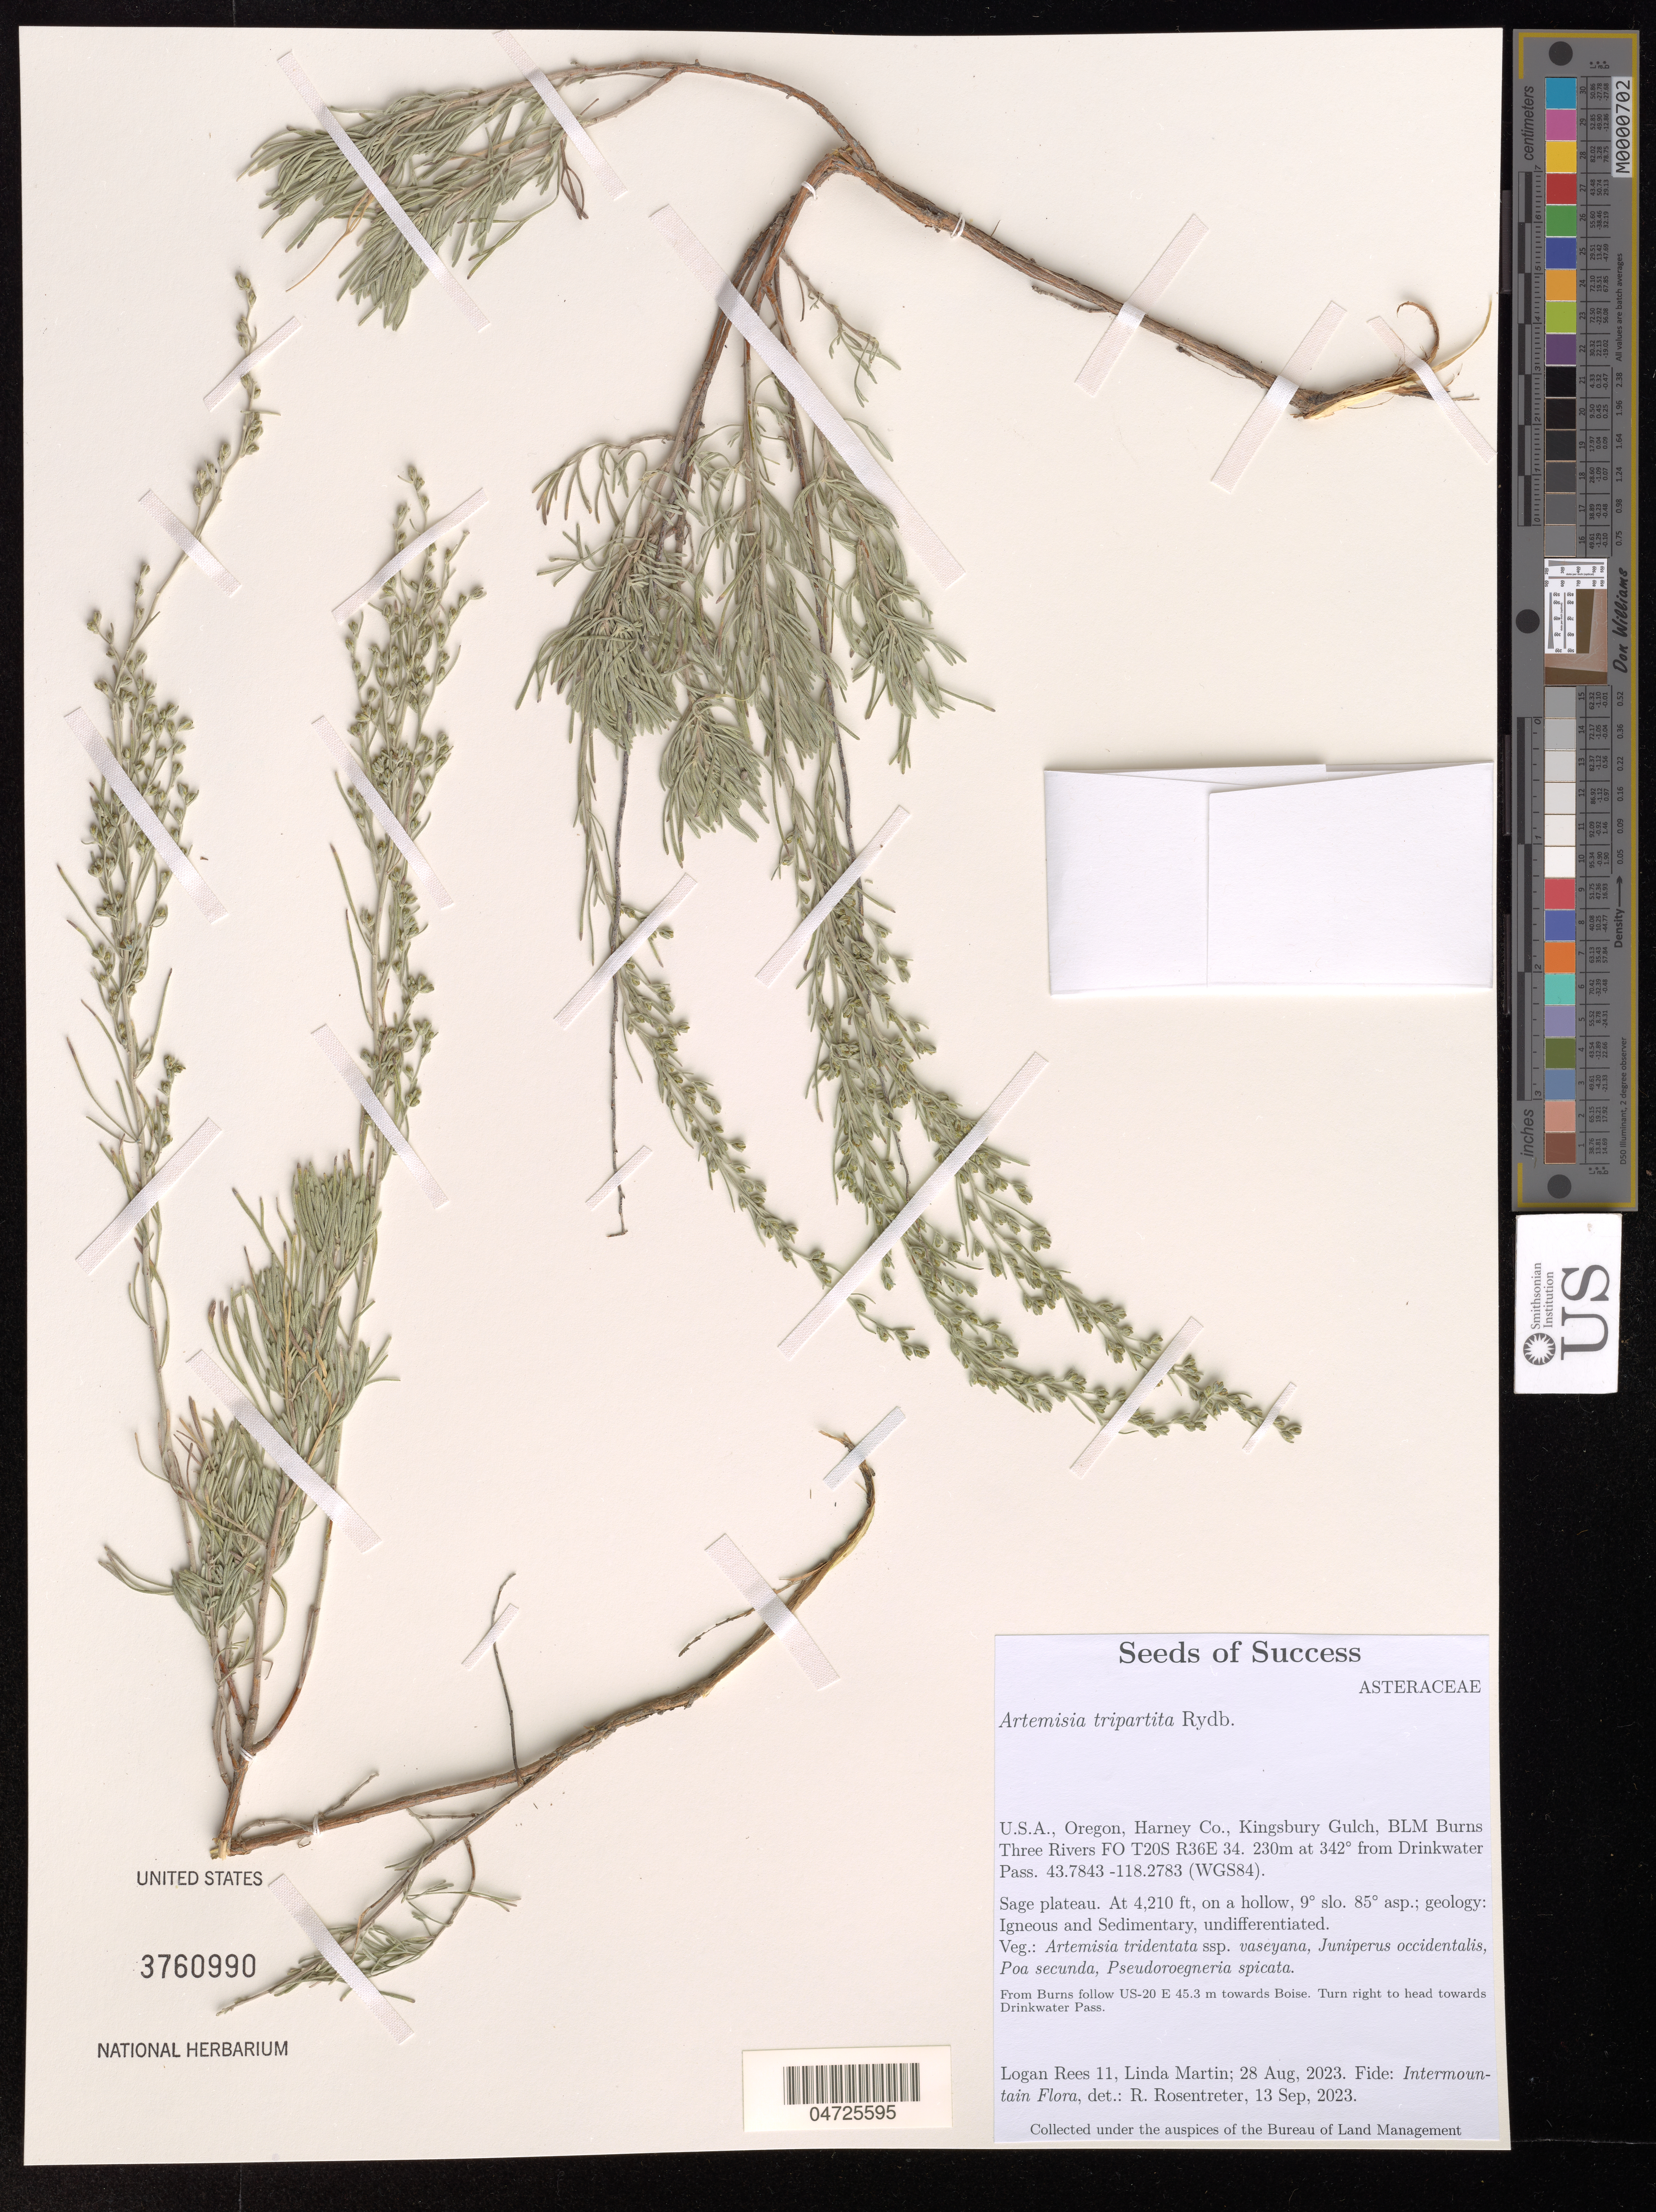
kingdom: Plantae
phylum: Tracheophyta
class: Magnoliopsida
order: Asterales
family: Asteraceae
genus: Artemisia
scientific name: Artemisia tripartita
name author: Rydb.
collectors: L. Rees & L. Martin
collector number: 11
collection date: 2023-08-28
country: United States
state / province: Oregon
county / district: Harney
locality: Harney Co., Kingsbury Gulch, BLM Burns Three Rivers FO T20S R36E 34. 230m at 342º from Drinkwater Pass. (WGS84). From Burns follow US-20 E 45.3 m towards Boise. Turn right to head towards Drinkwater Pass.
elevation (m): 1283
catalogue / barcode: US 3760990